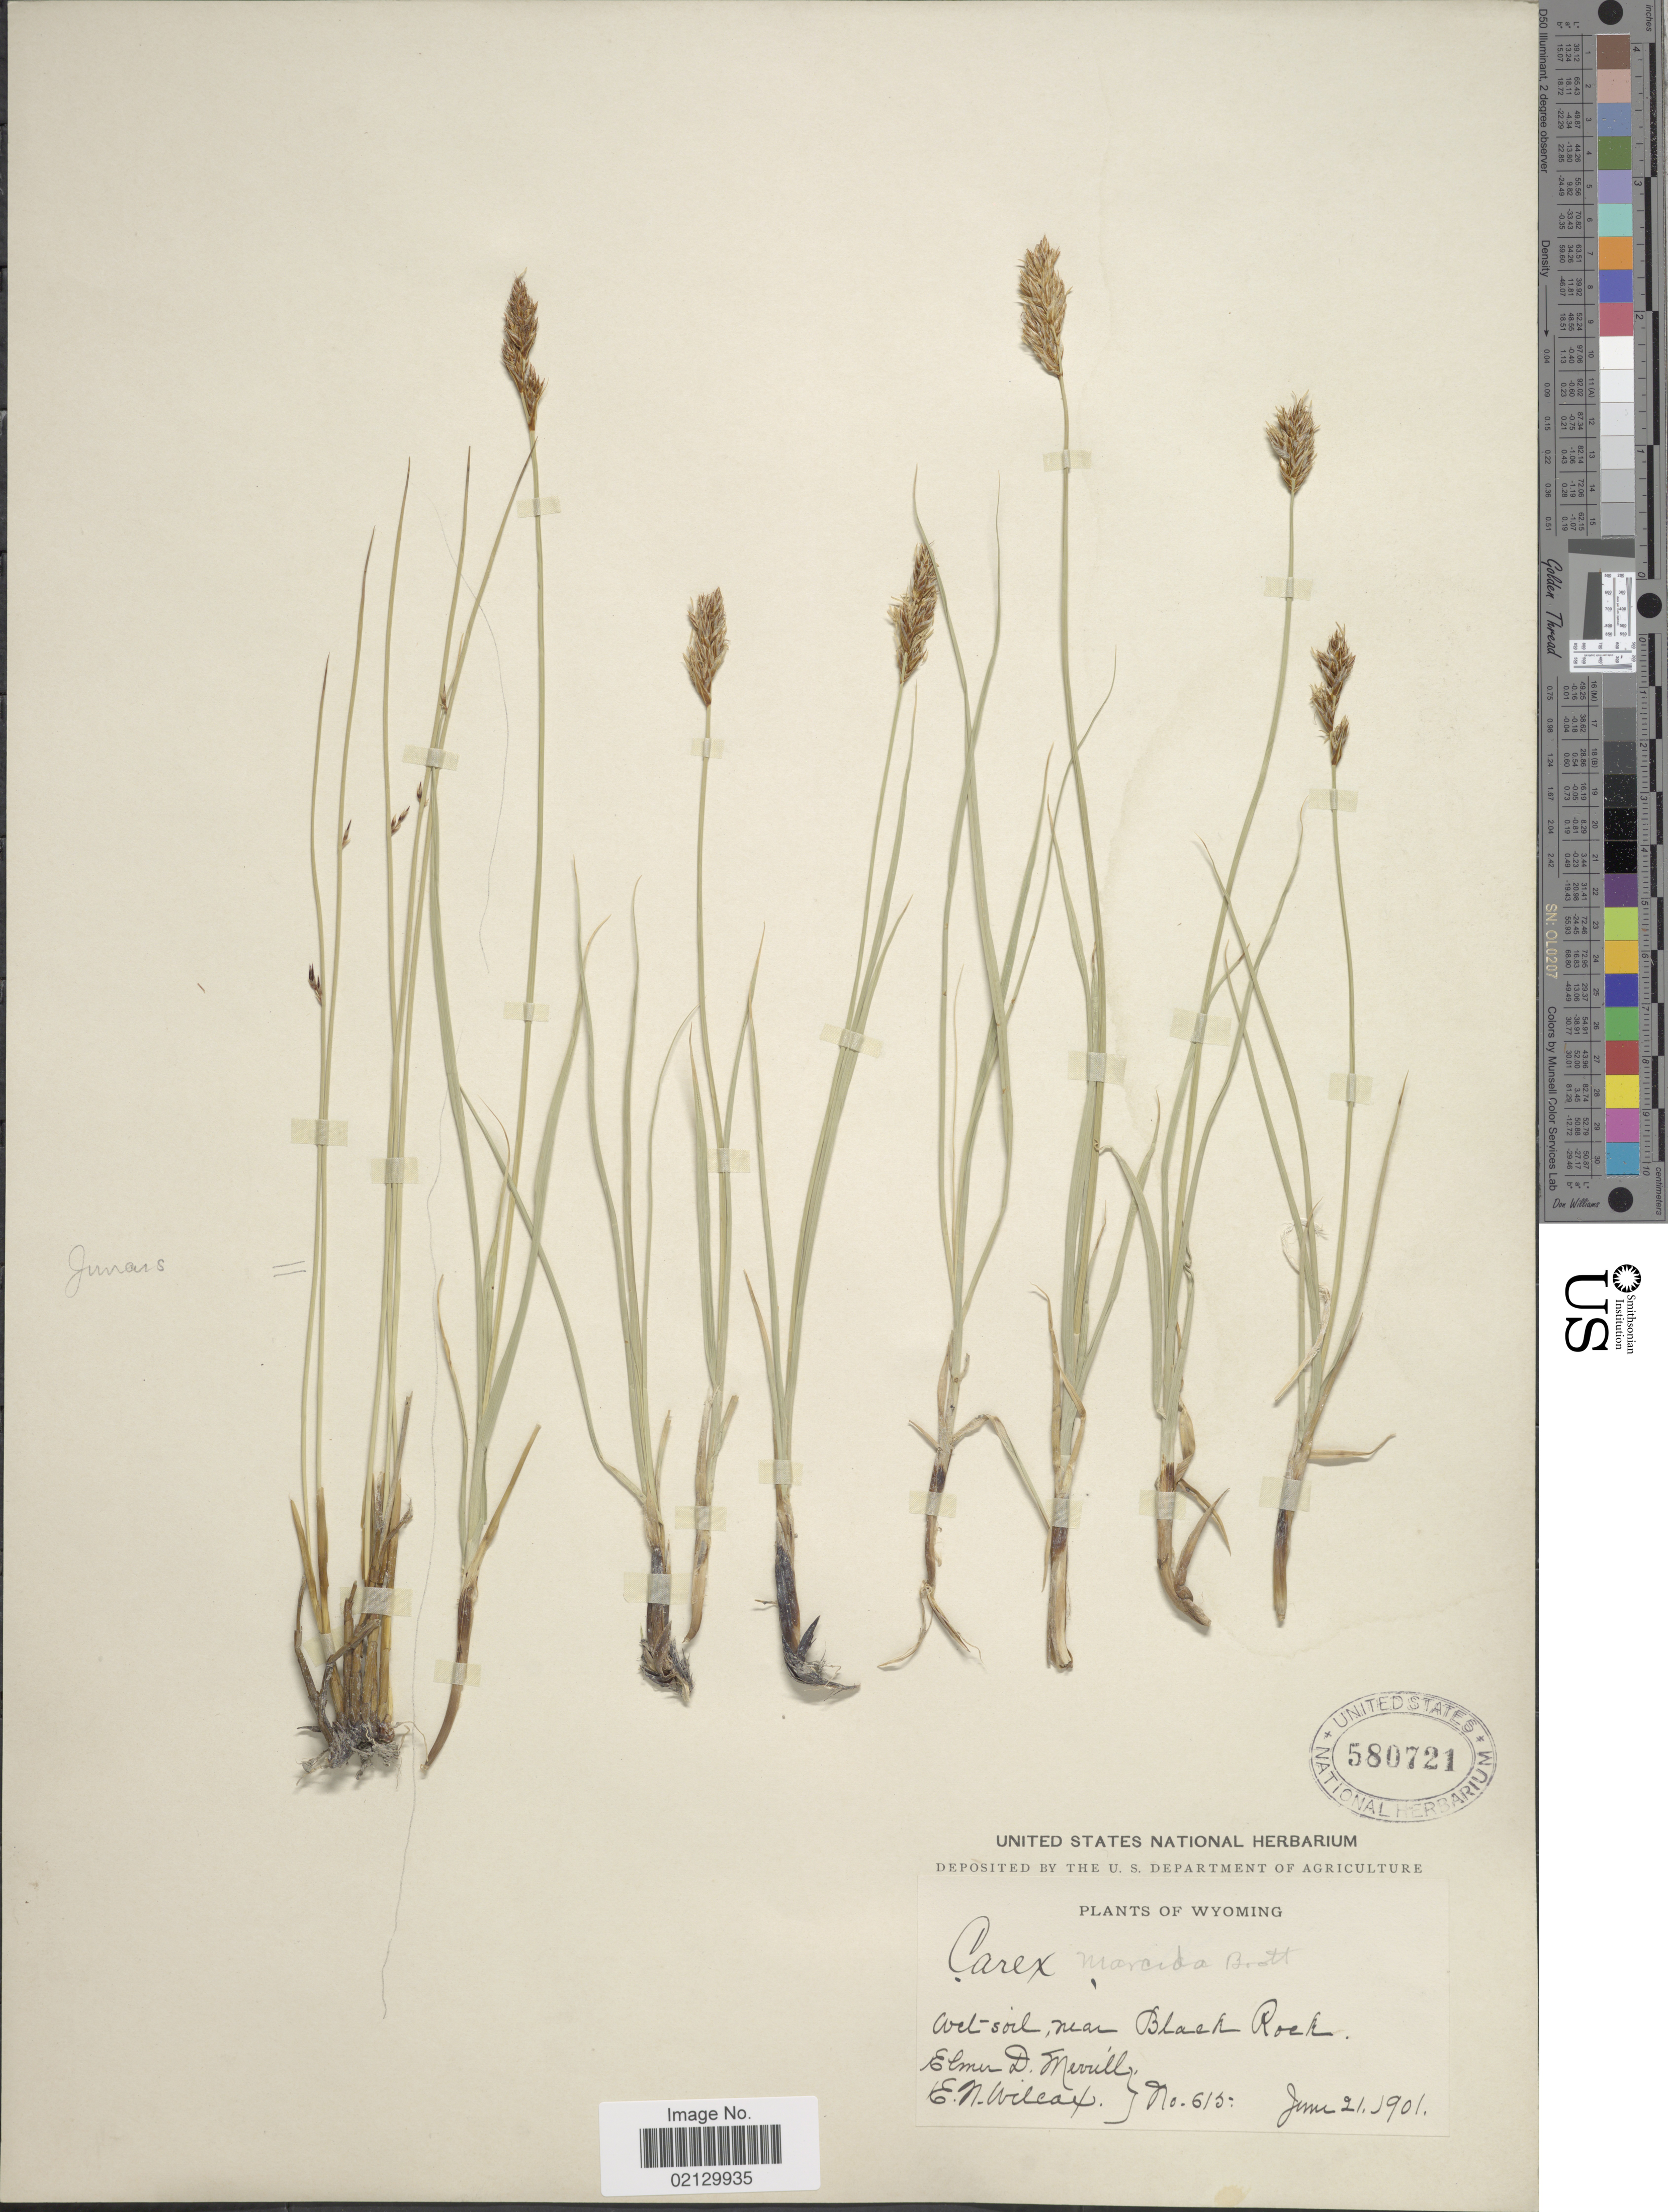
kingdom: Plantae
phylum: Tracheophyta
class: Liliopsida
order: Poales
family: Cyperaceae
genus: Carex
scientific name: Carex praegracilis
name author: W. Boott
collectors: E. D. Merrill & E. Wilcox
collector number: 615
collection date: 1901-06-21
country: United States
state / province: Wyoming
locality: Wet soil, near Black Rock.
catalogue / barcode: US 580721